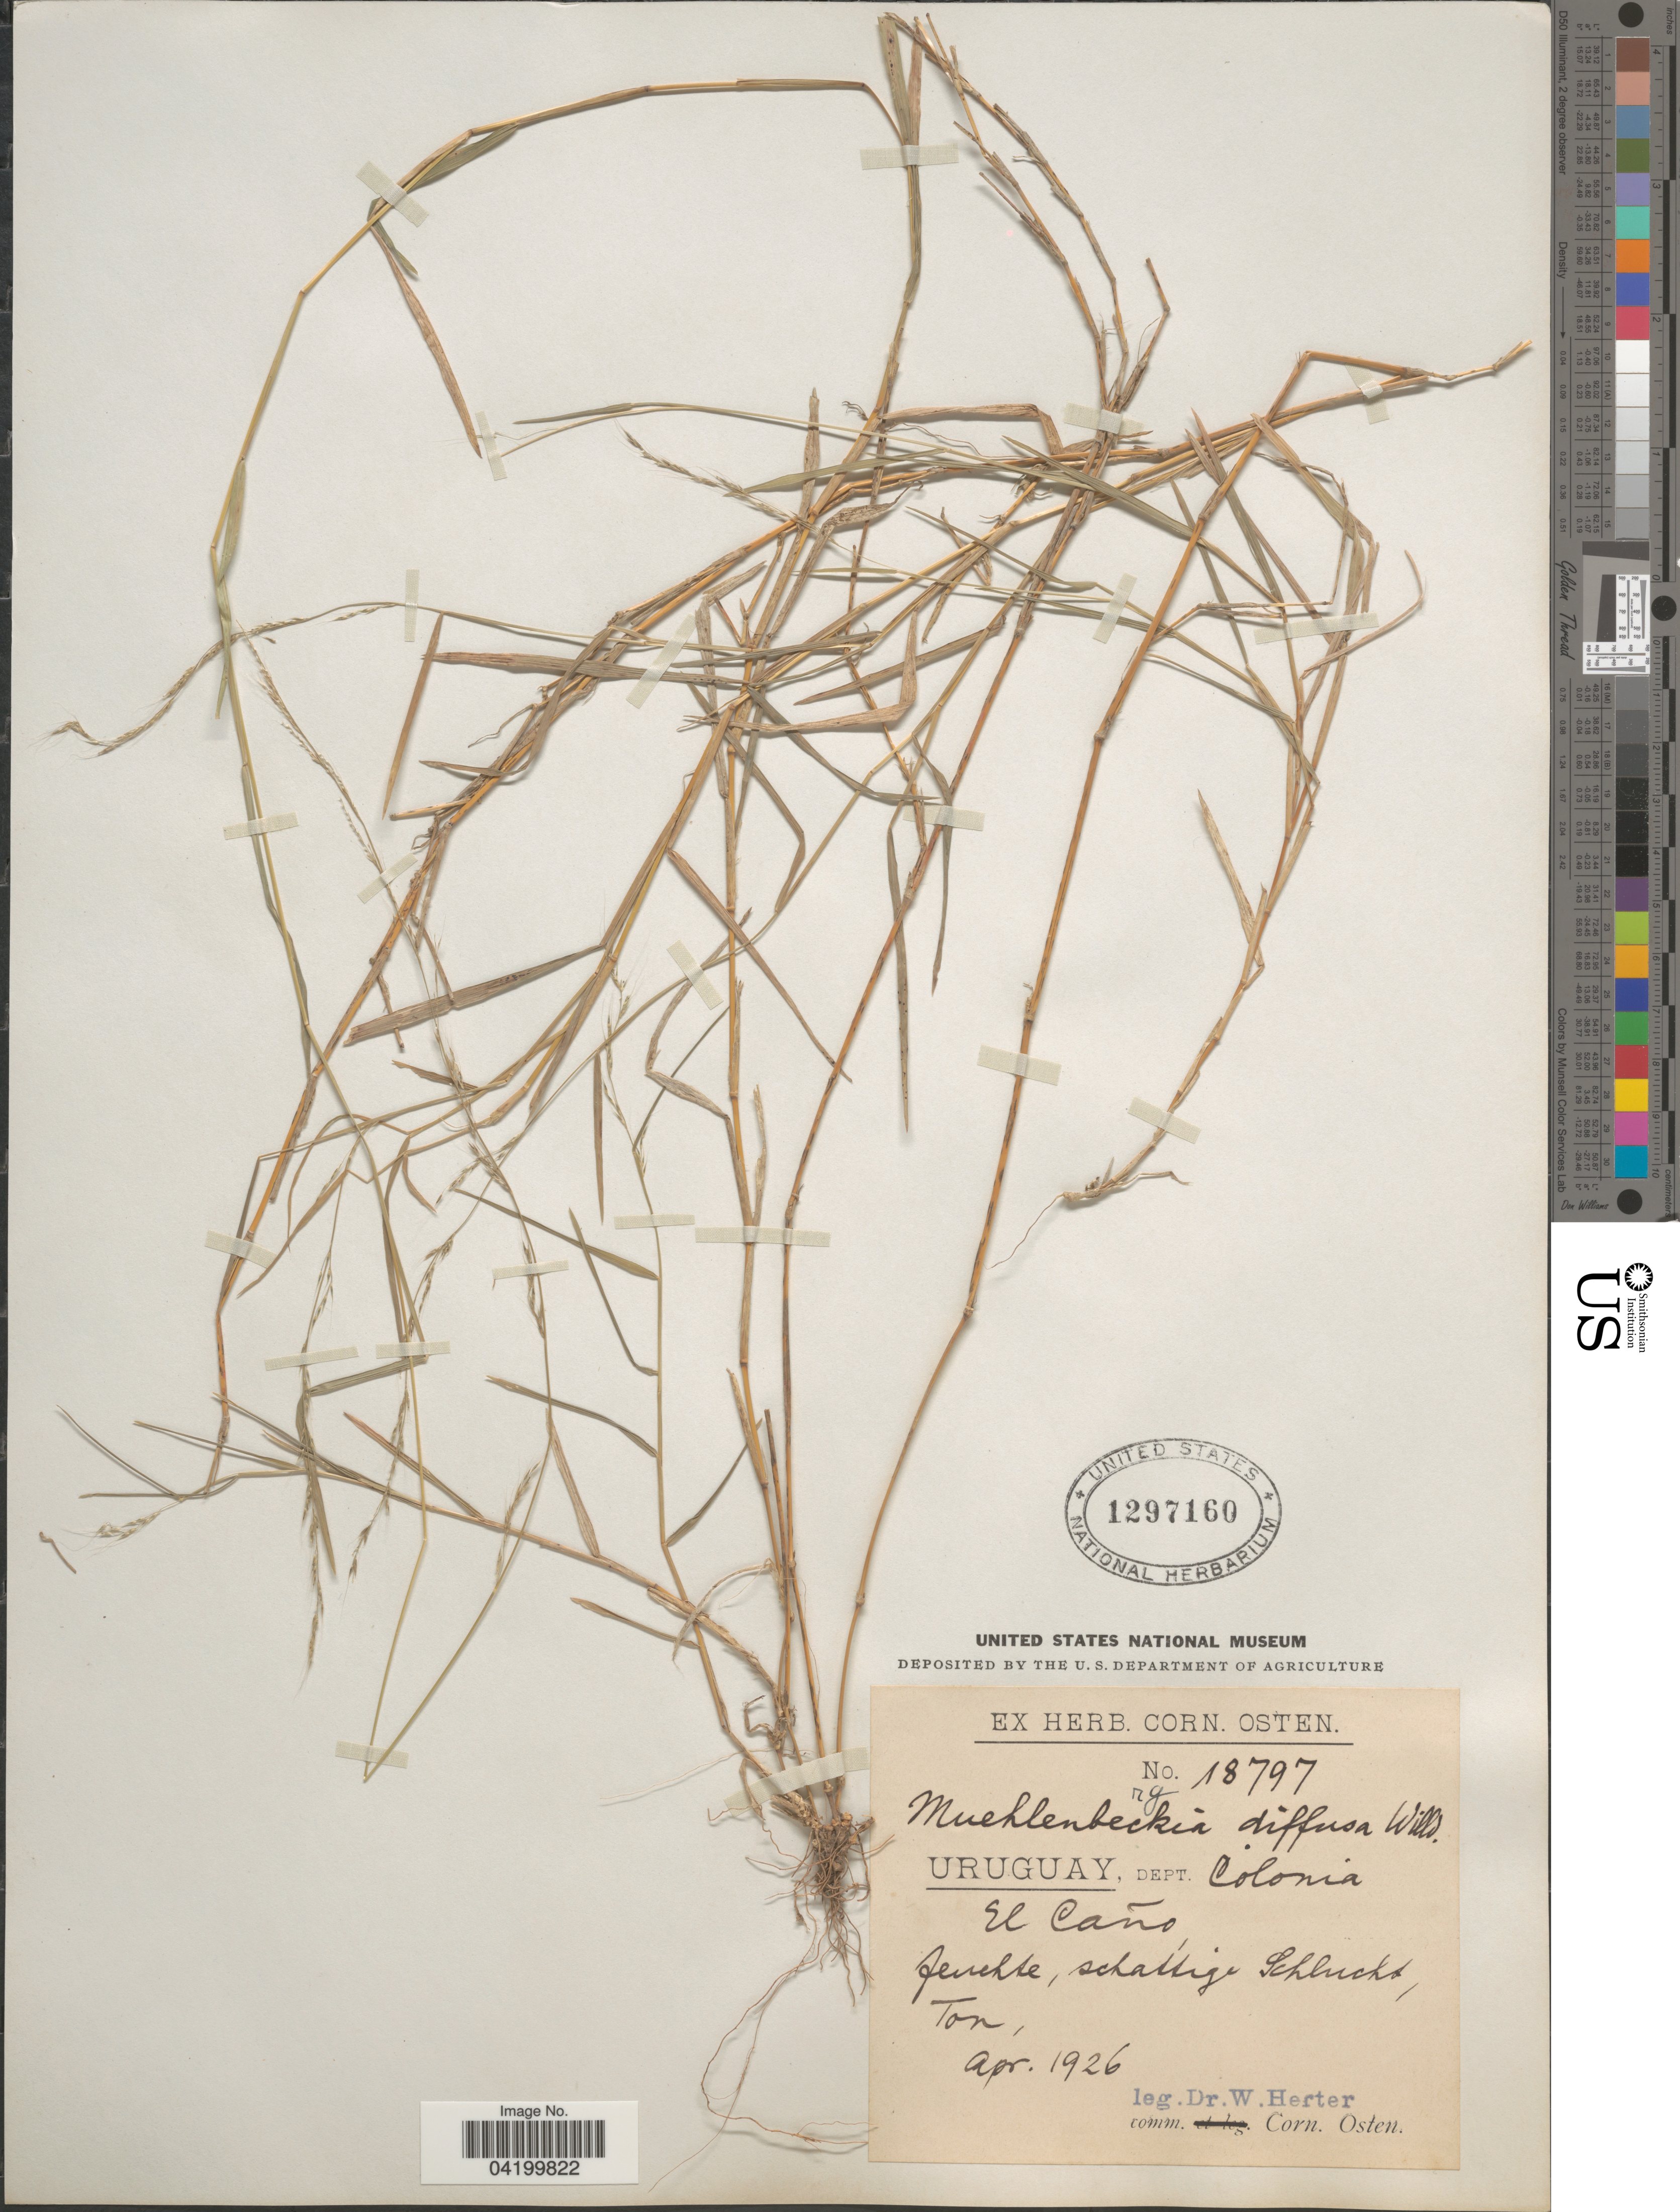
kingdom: Plantae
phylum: Tracheophyta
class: Liliopsida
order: Poales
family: Poaceae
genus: Muhlenbergia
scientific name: Muhlenbergia schreberi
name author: J.F. Gmel.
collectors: W. G. Herter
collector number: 18797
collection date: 1926-04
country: Uruguay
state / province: Colonia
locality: Dept. Colonia El Caño.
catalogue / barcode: US 1297160